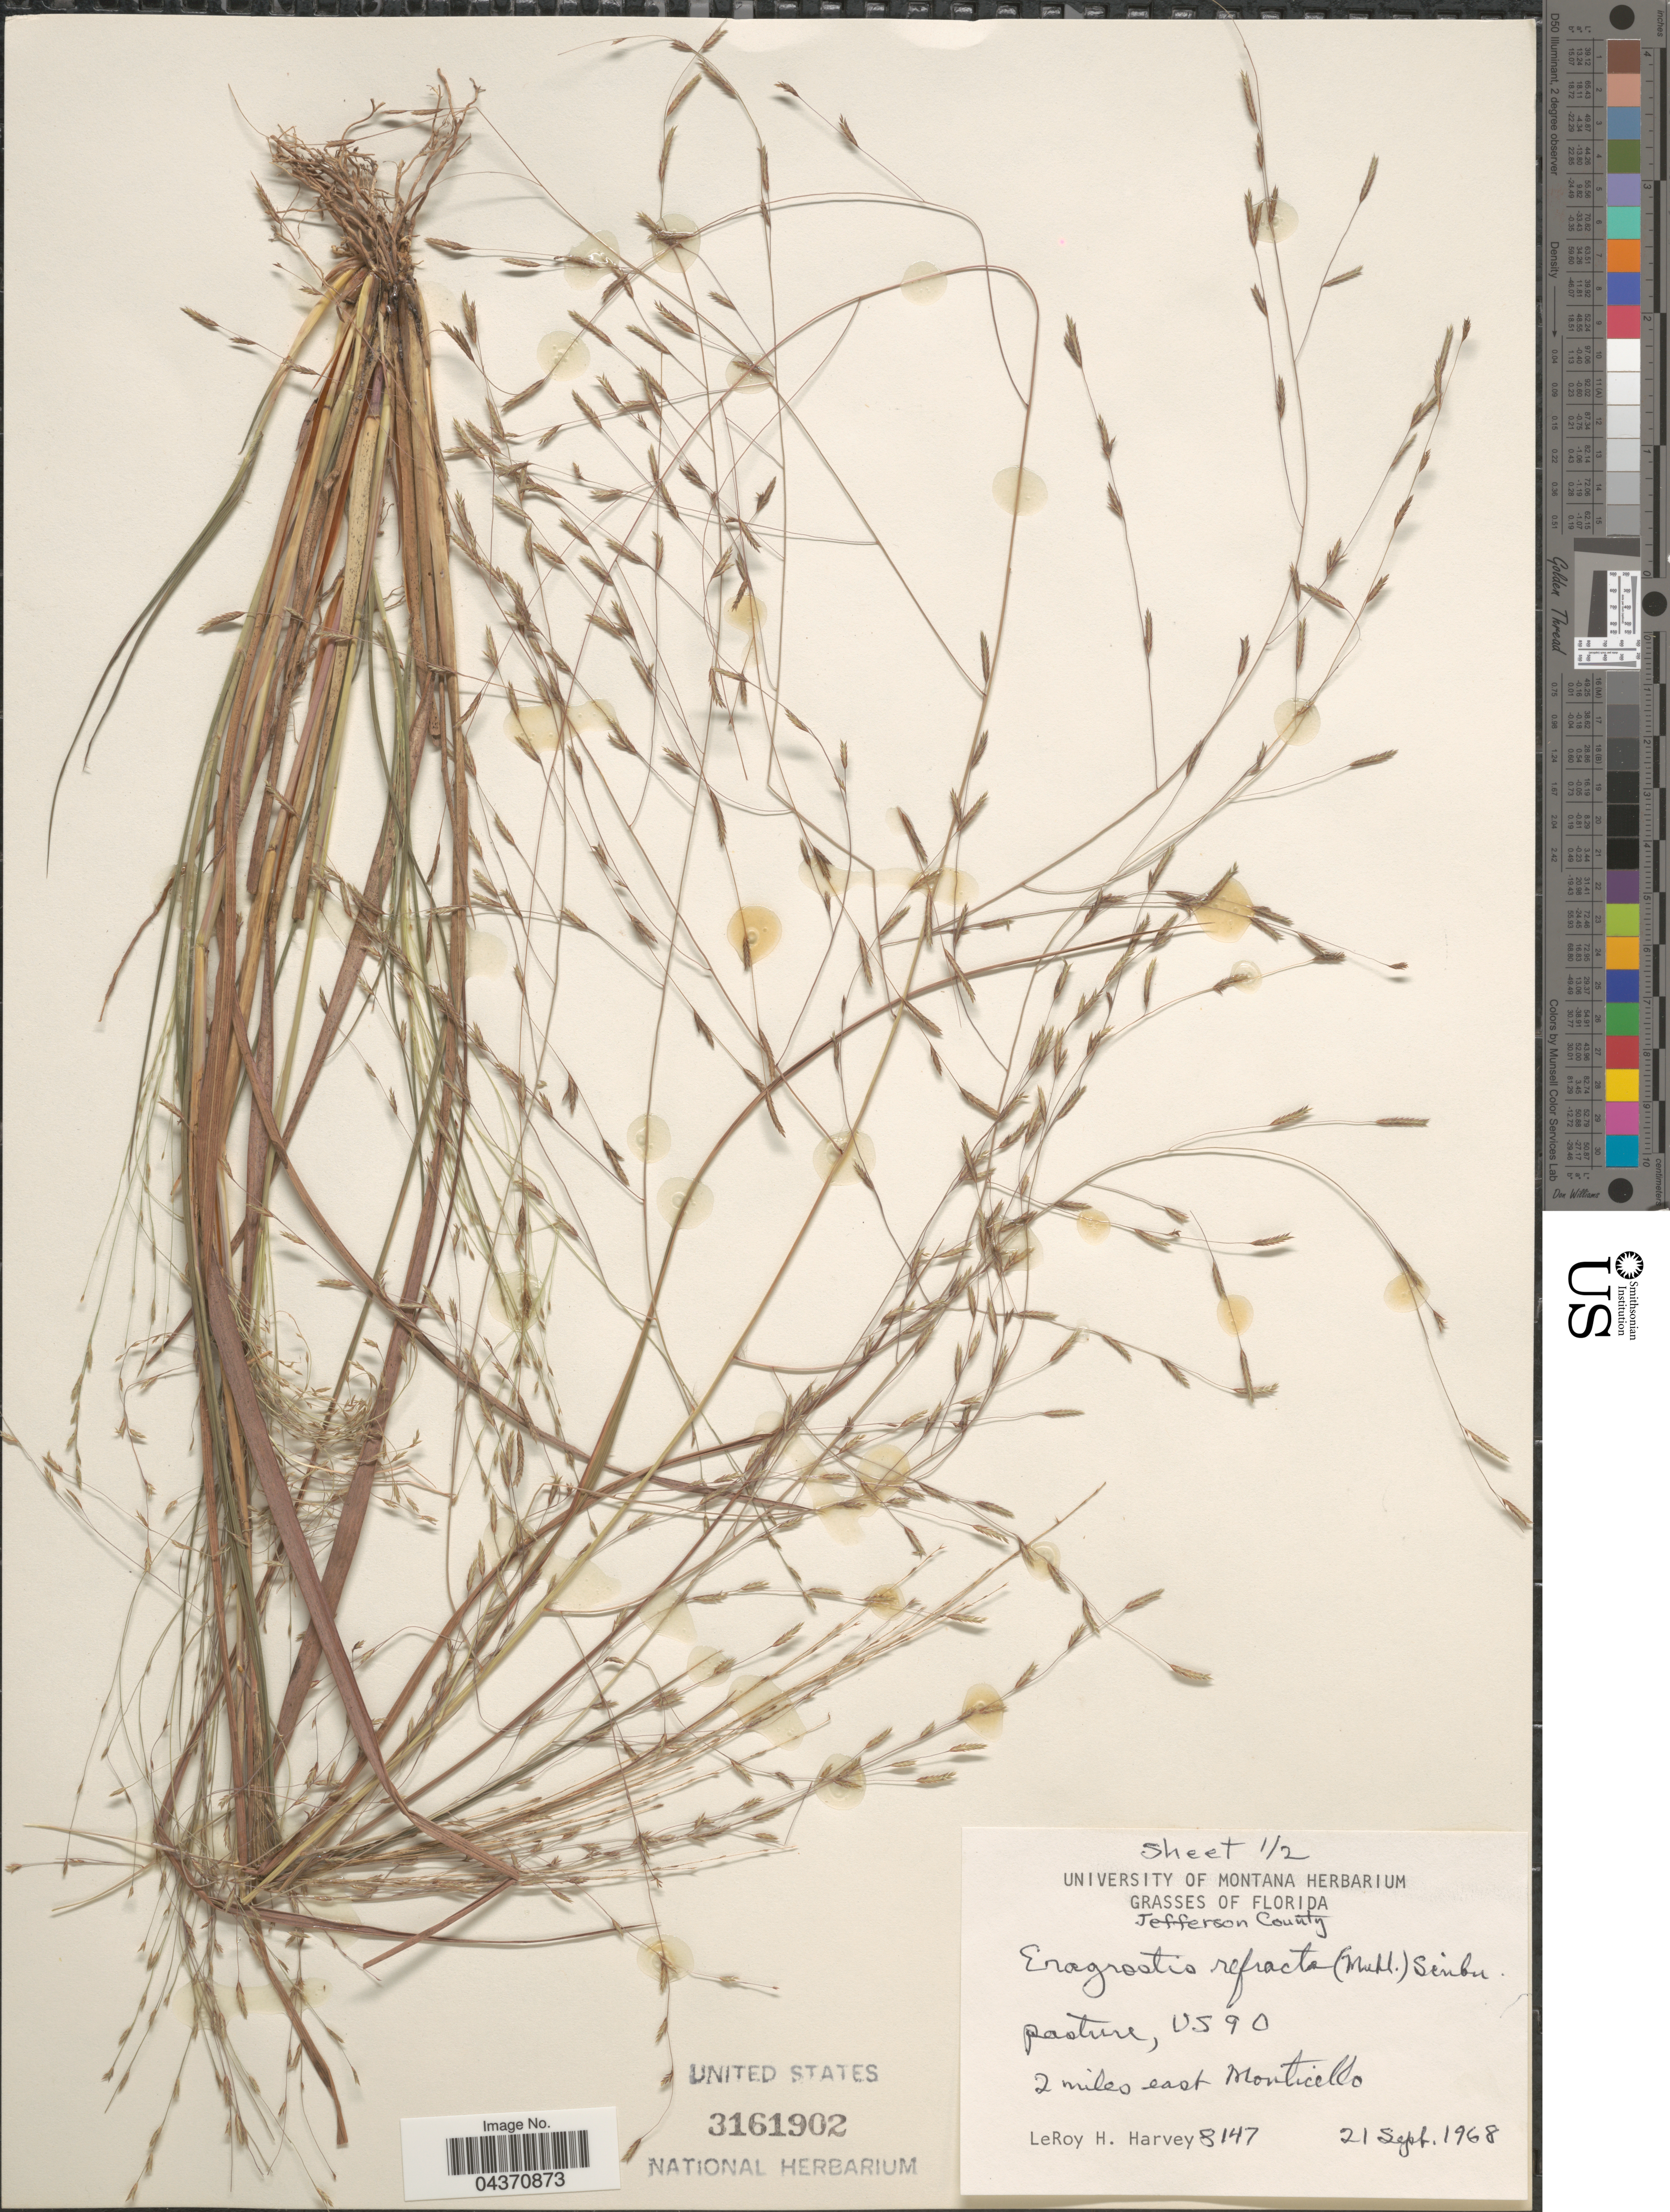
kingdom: Plantae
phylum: Tracheophyta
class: Liliopsida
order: Poales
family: Poaceae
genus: Eragrostis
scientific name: Eragrostis refracta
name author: (Muhl.) Scribn.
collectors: L. H. Harvey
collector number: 8147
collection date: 1968-09-21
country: United States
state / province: Florida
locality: Jefferson County. US 90. 2 miles east Monticello.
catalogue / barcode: US 3161902